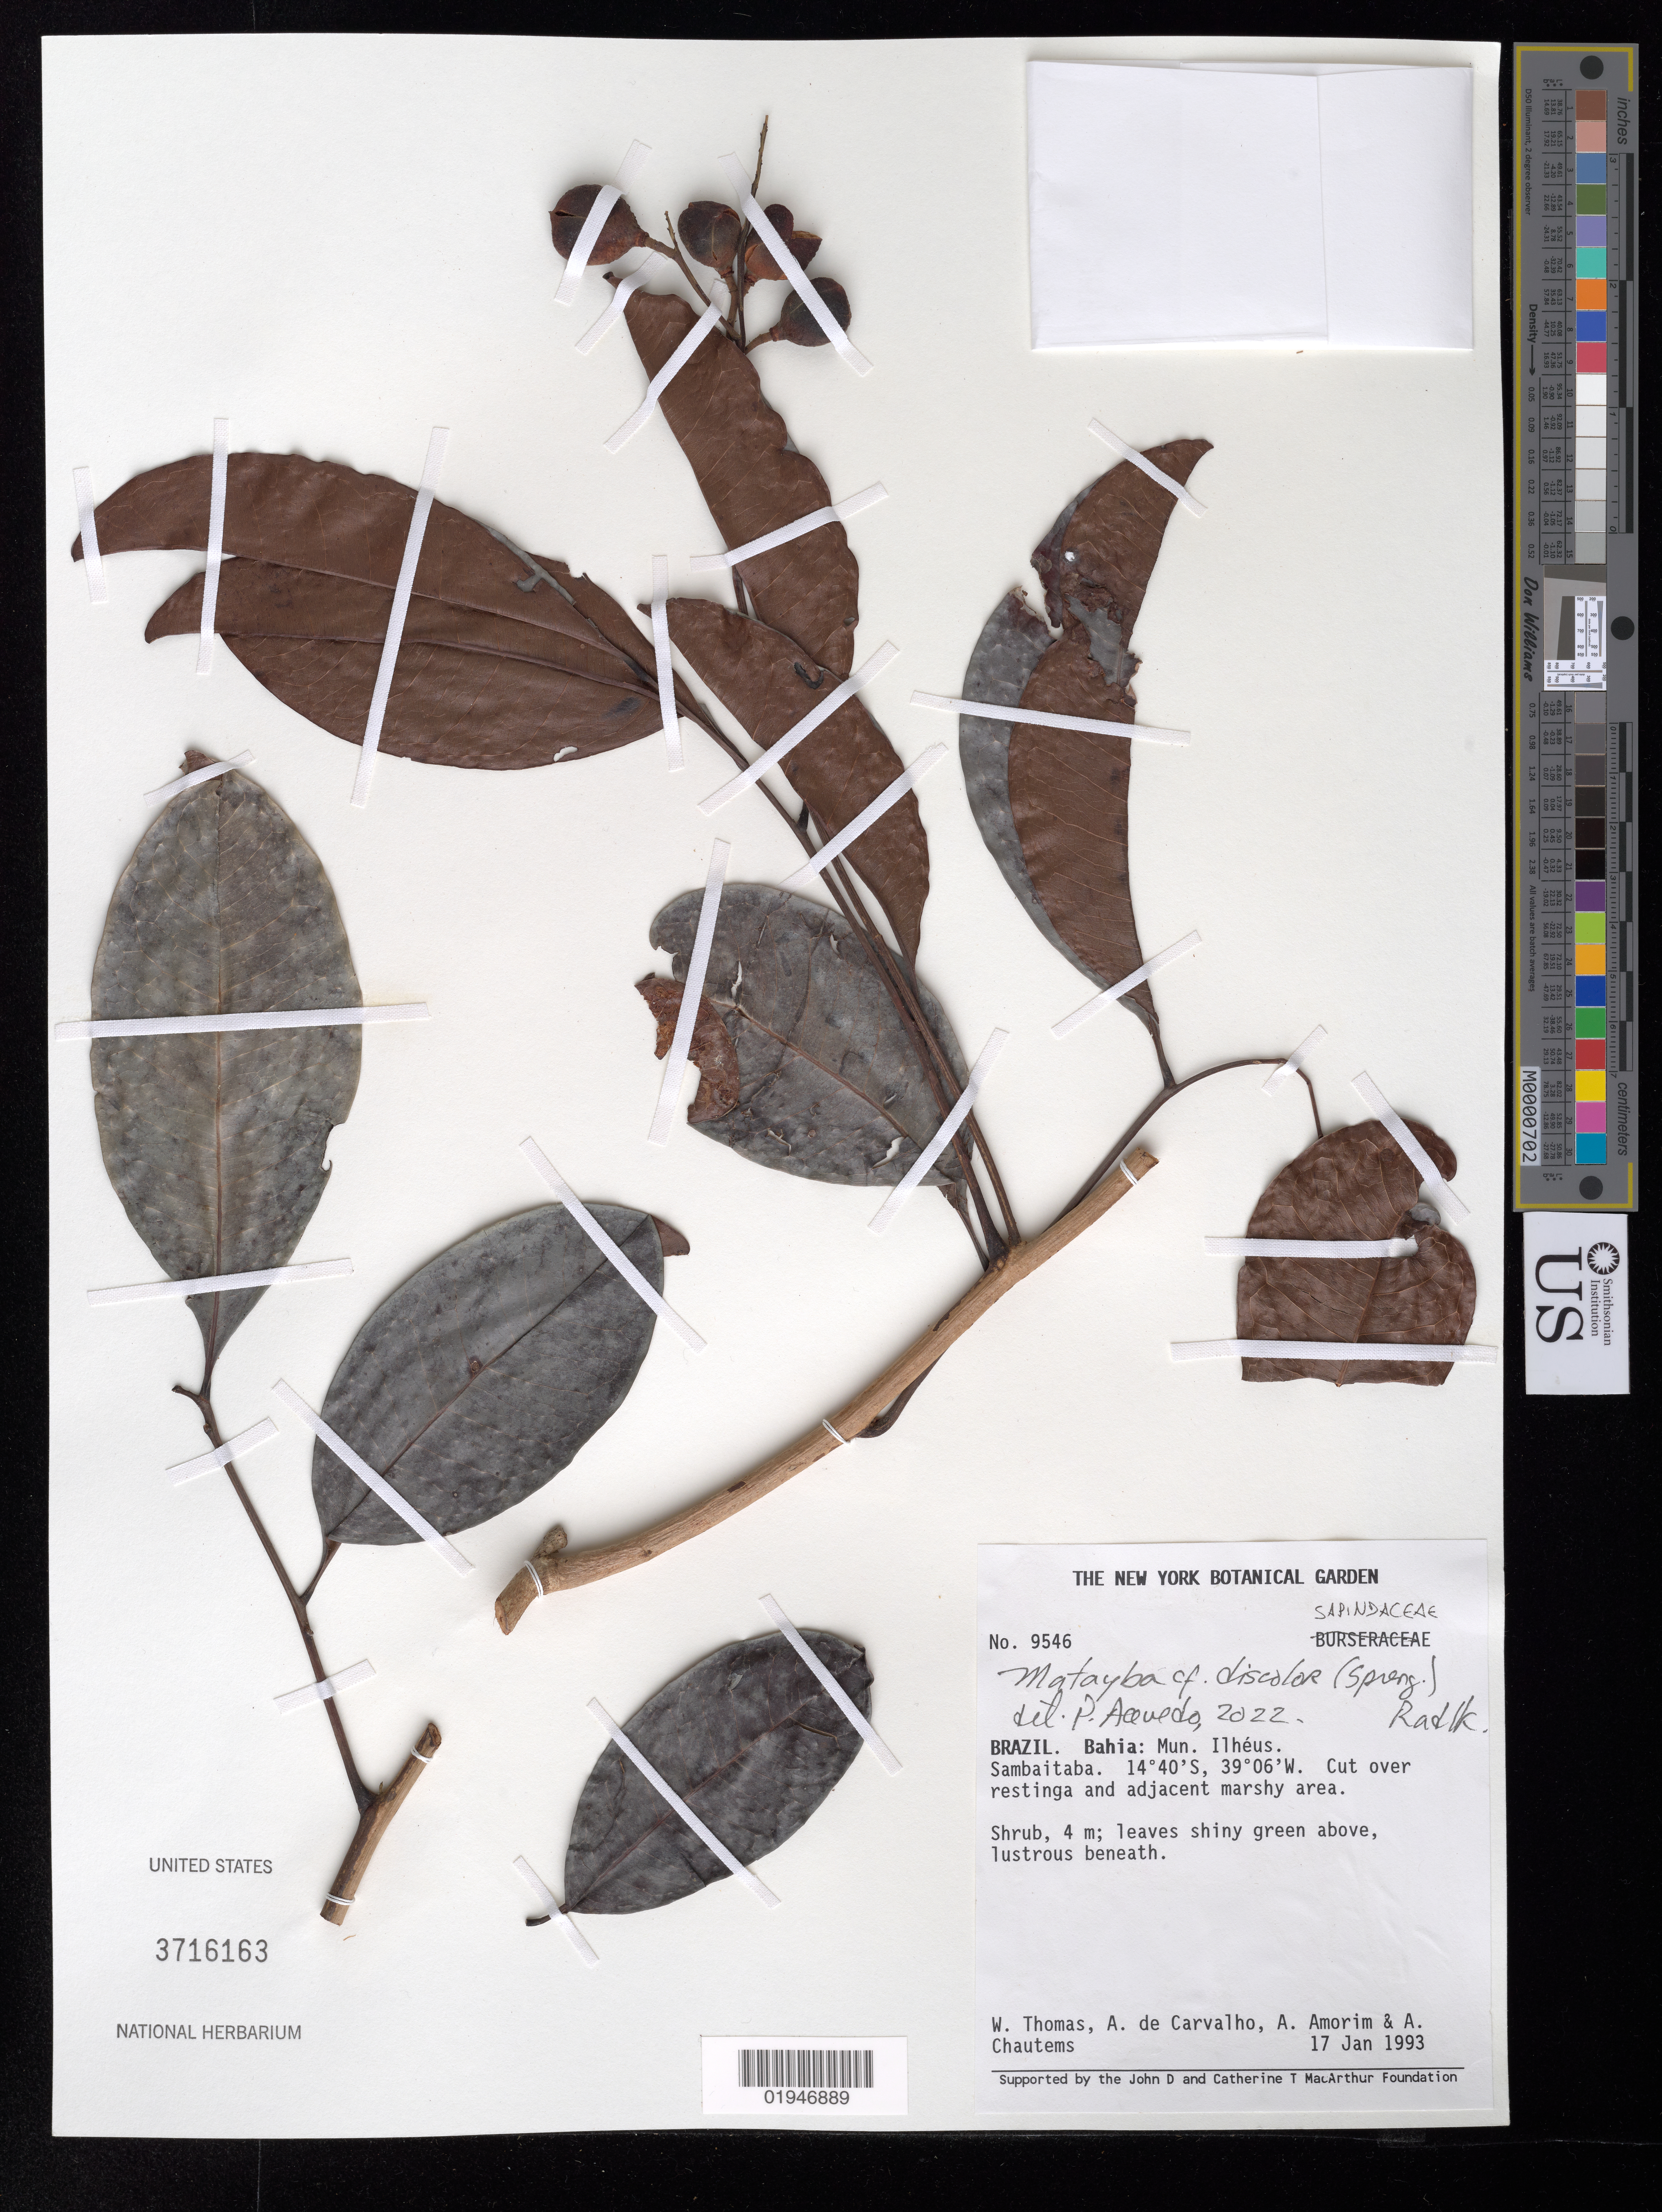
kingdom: Plantae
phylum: Tracheophyta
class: Magnoliopsida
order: Sapindales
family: Sapindaceae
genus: Matayba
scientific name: Matayba discolor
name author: Radlk.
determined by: Acevedo-Rodríguez, P., (BOT), Smithsonian Institution - National Museum of Natural History (UNITED STATES)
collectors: W. W. Thomas, A. Carvalho, A. M. Amorim & A. P. Chautems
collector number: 9546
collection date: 1993-01-17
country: Brazil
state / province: Bahia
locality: Mun. Ilhéus. Sambaitaba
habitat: Cut over restinga and adjacent marshy area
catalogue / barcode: US 3716163